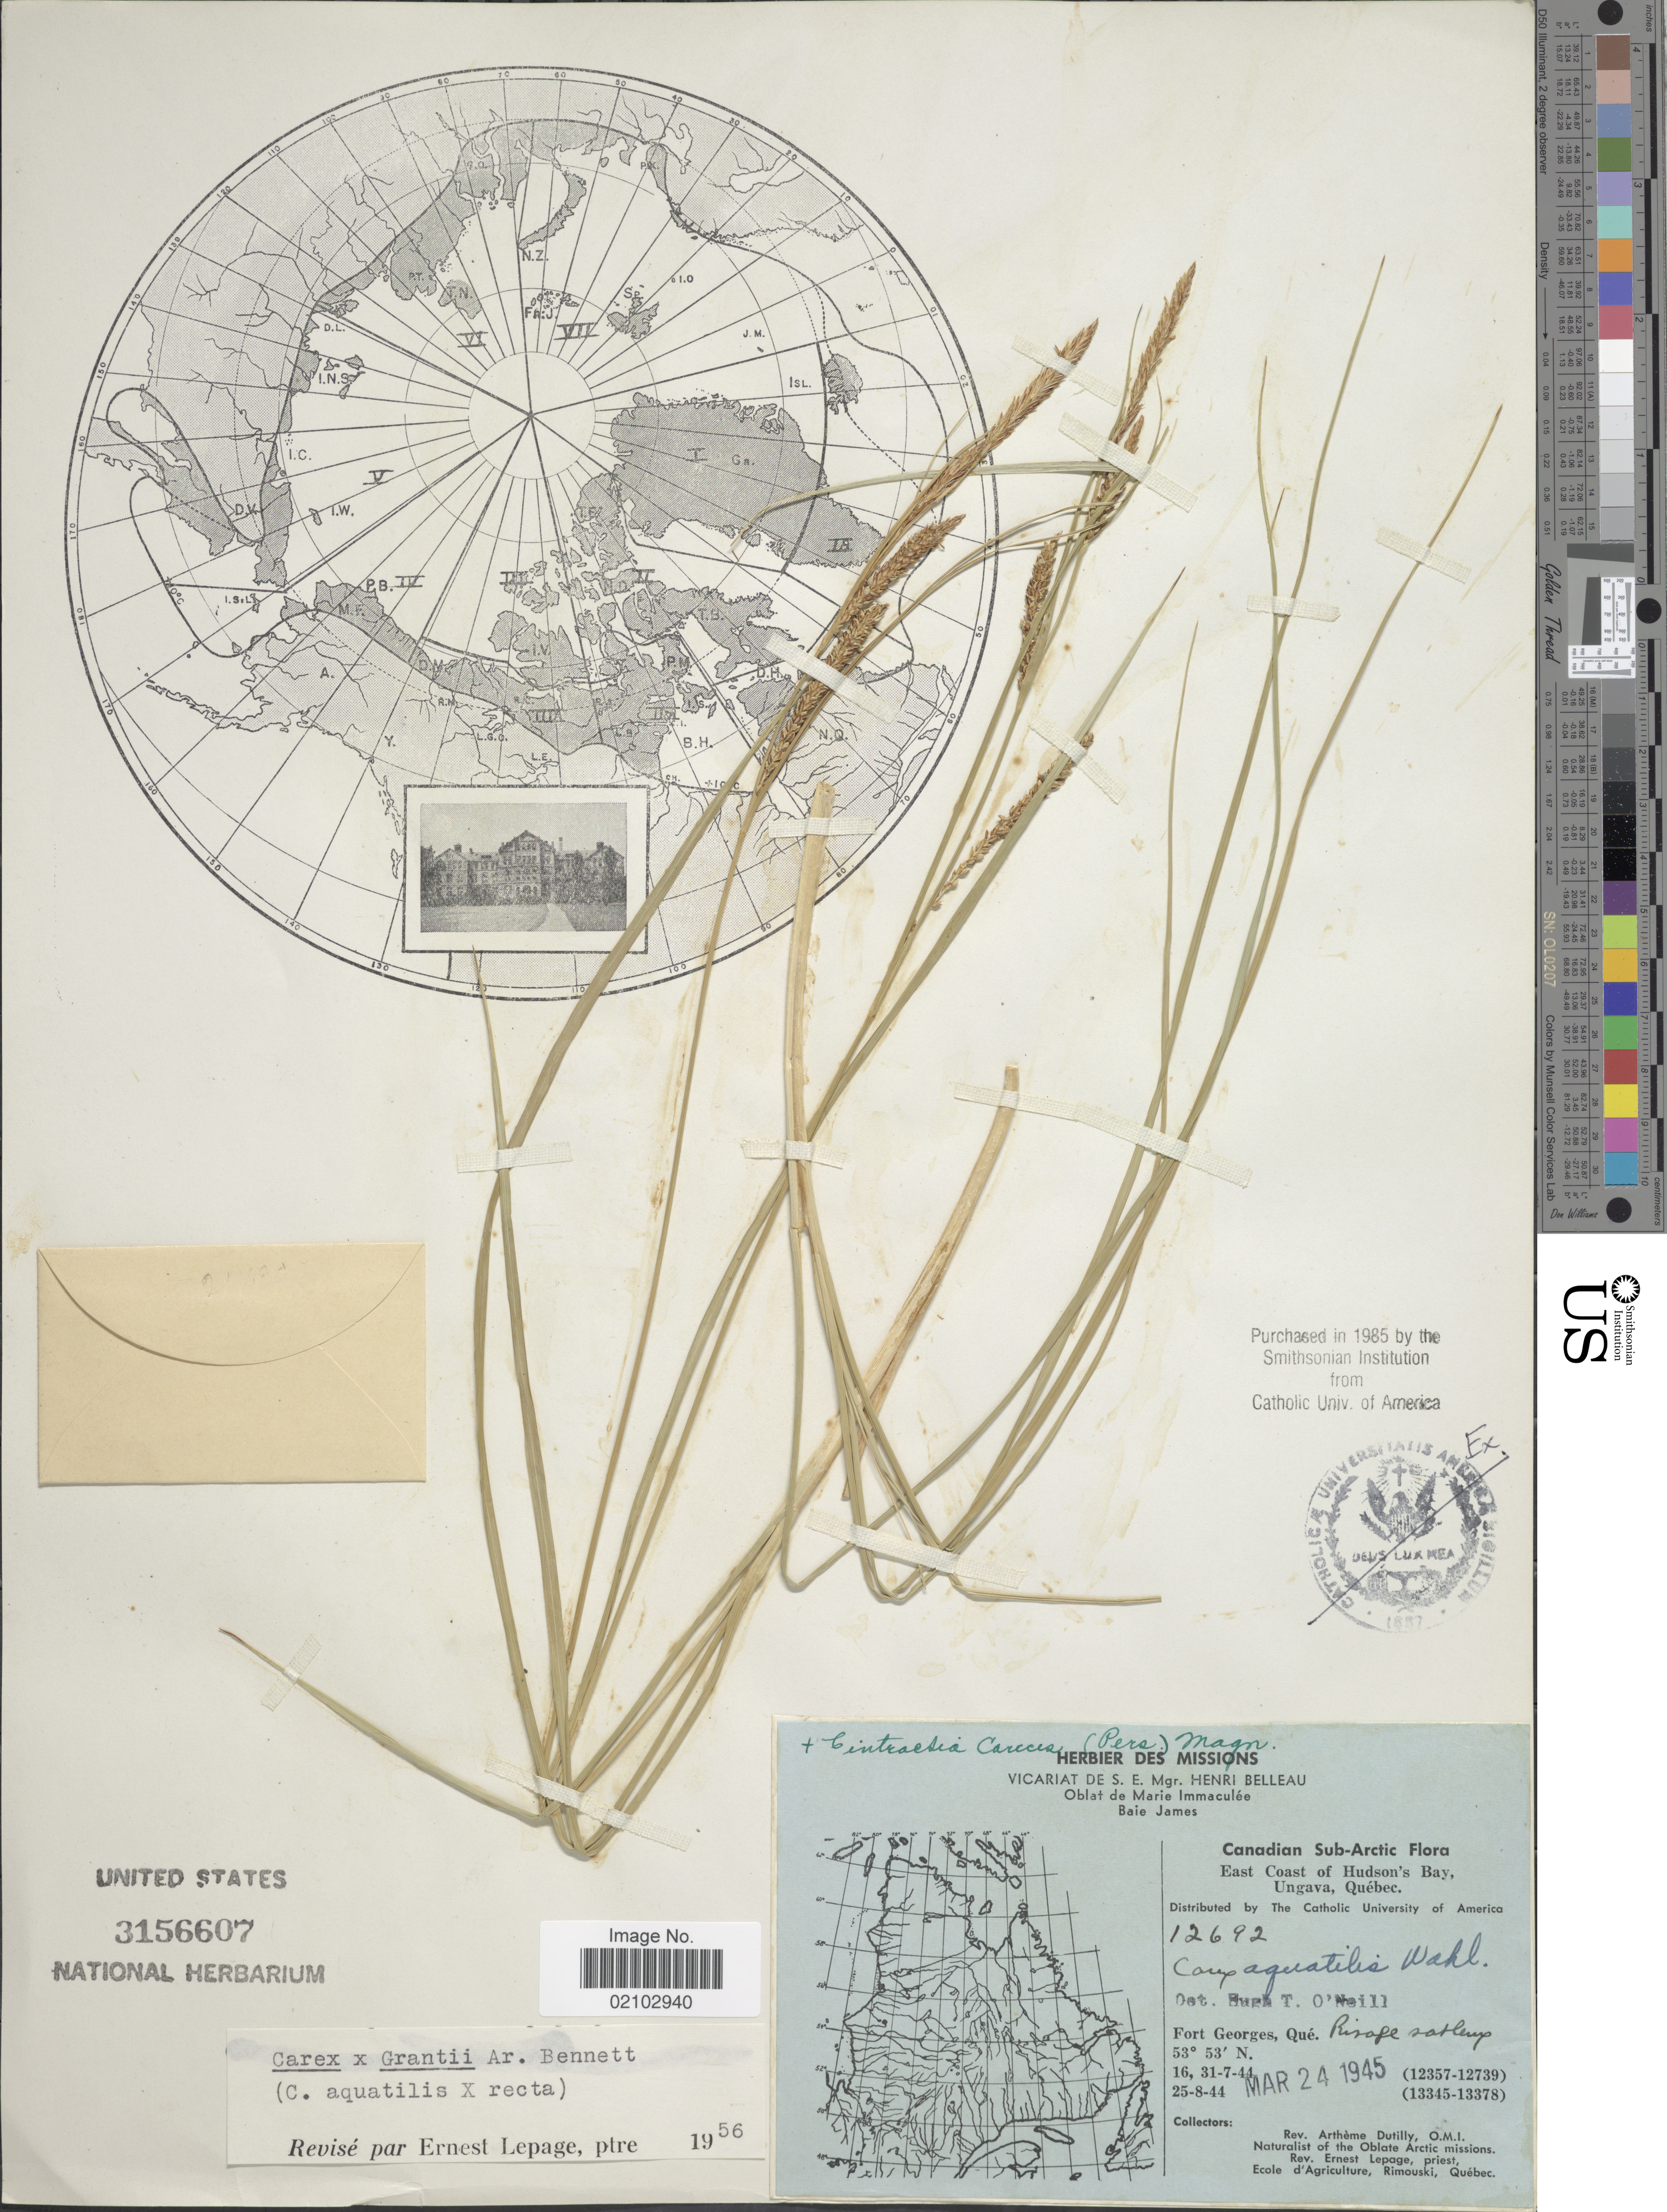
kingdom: Plantae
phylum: Tracheophyta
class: Liliopsida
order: Poales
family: Cyperaceae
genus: Carex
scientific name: Carex aquatilis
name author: Wahlenb.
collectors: A. Dutilly & E. Lepage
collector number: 12692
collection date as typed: Transcribed d/m/y: 16/7/44 to 25/8/44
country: Canada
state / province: Quebec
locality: Canadian Sub-Arctic, East Coast of Hudson's Bay, Fort Georges, Rivage satleux.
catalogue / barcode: US 3156607